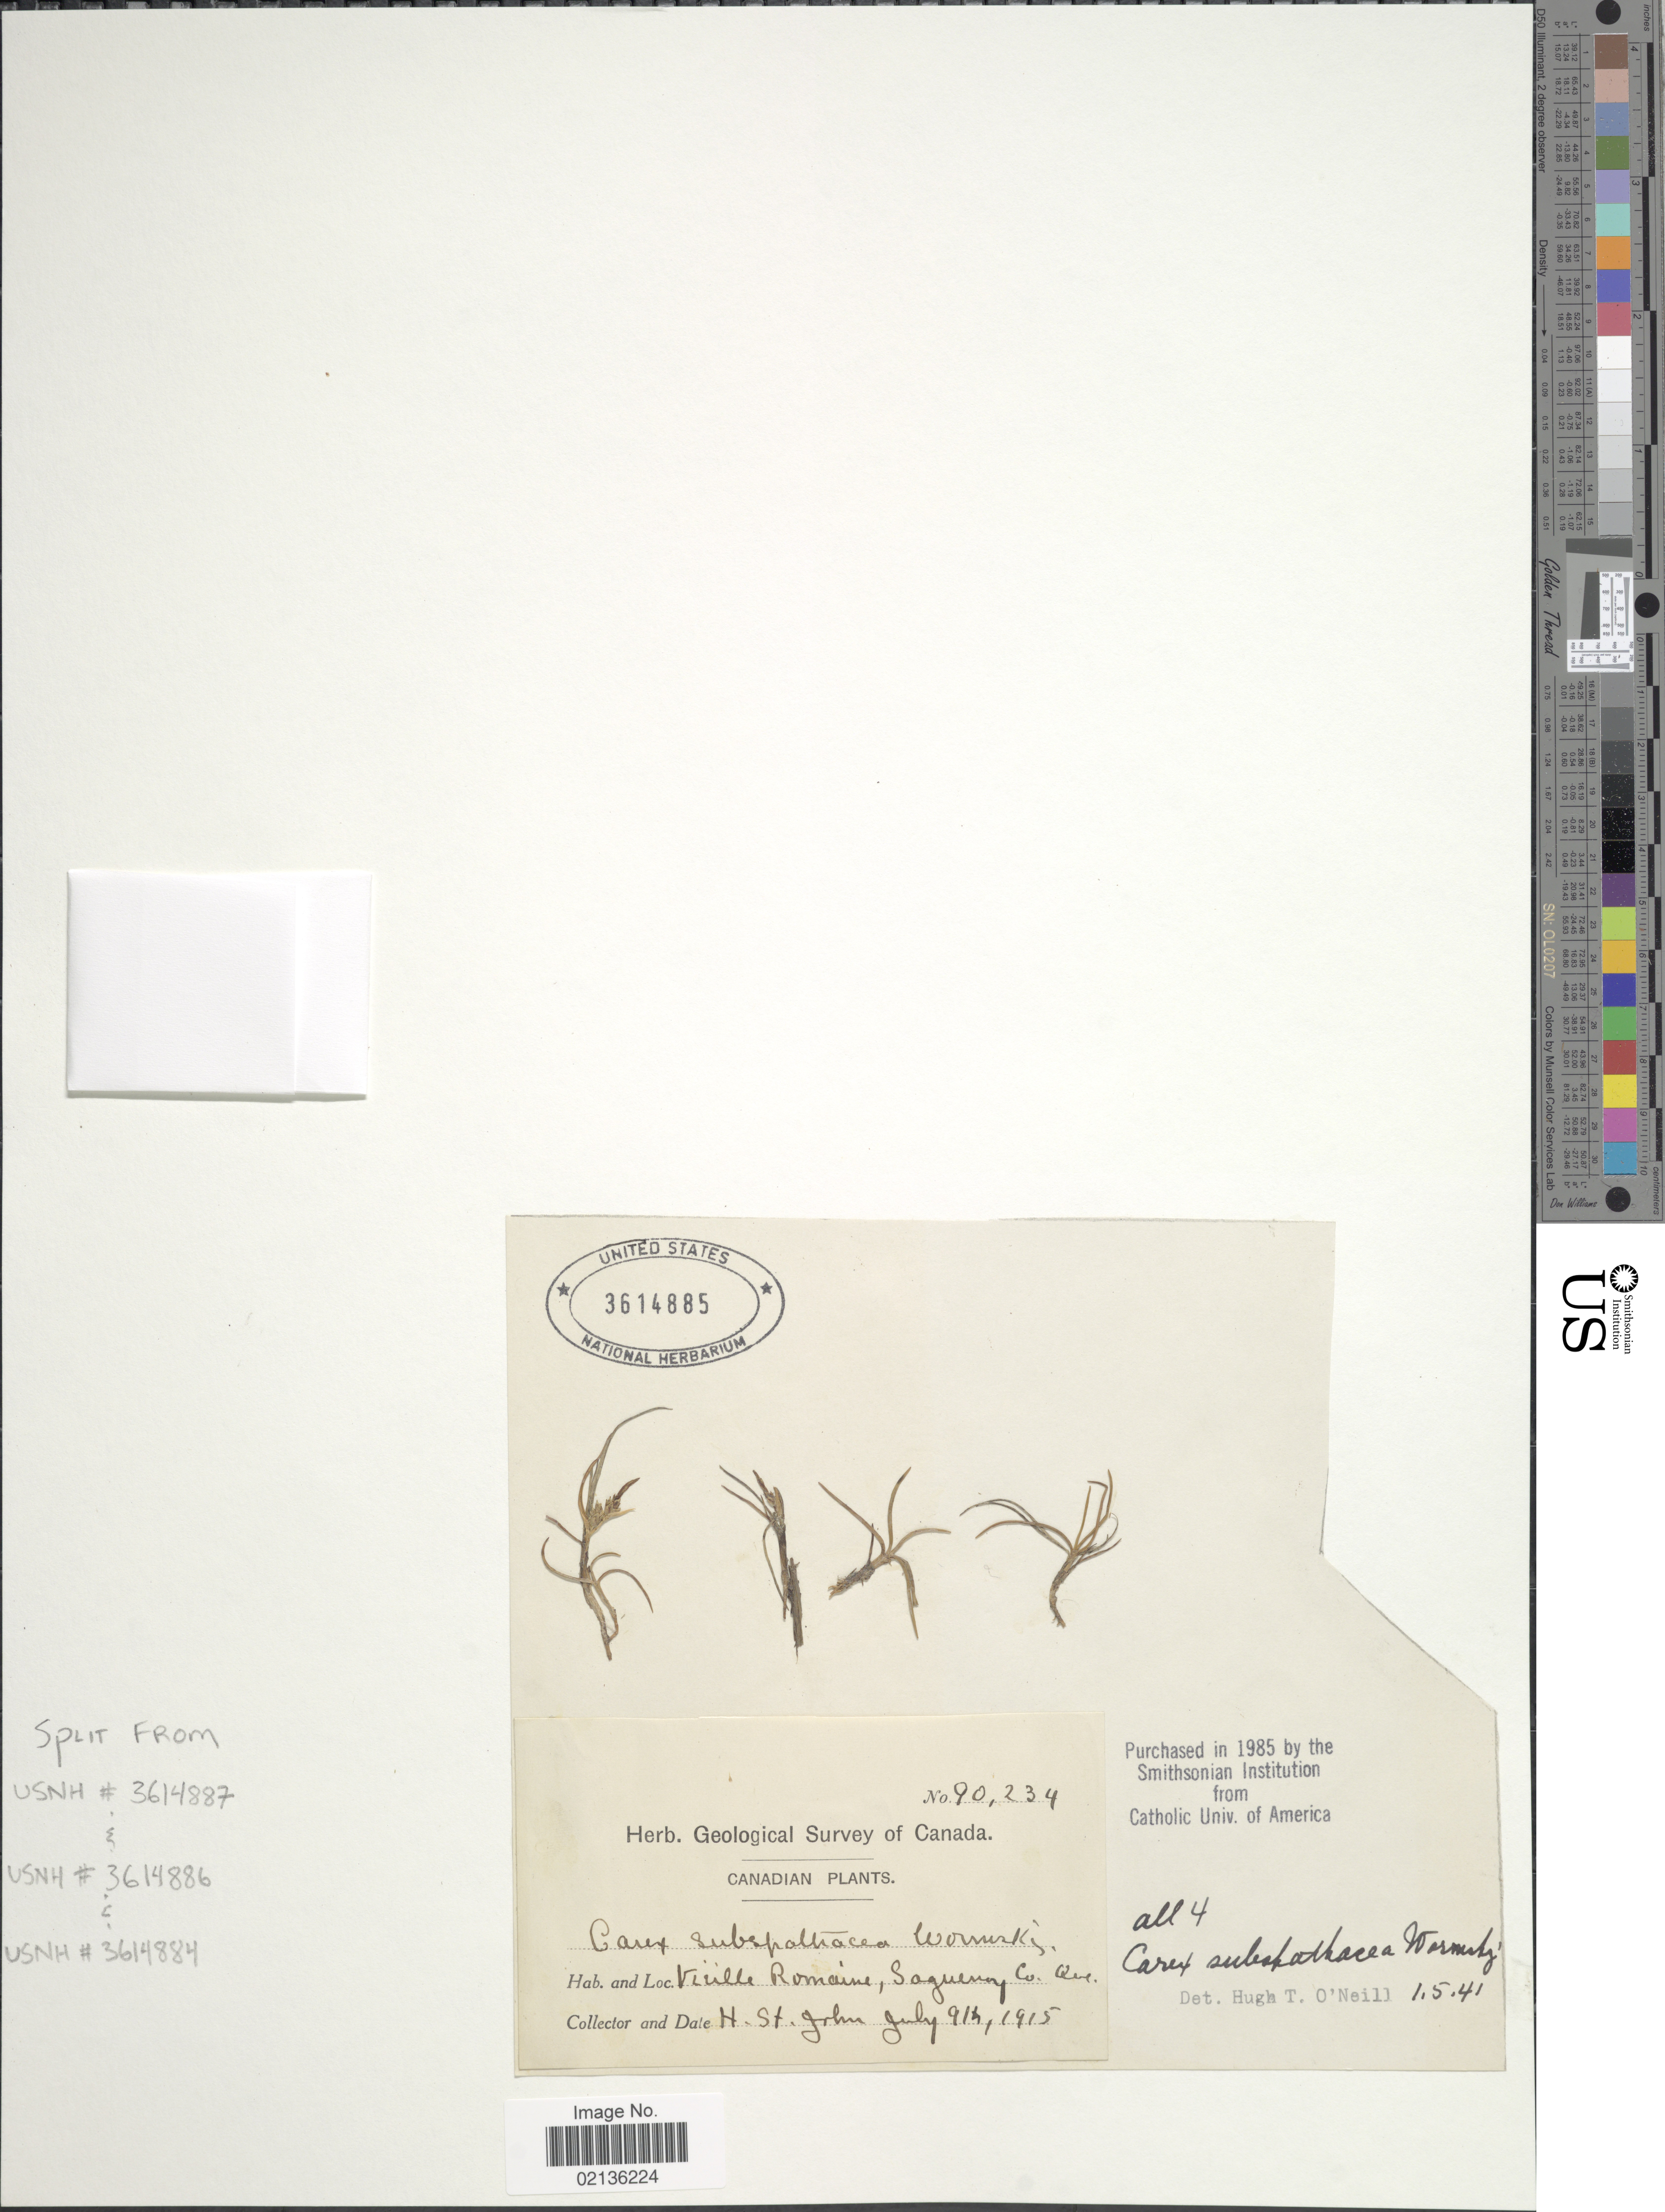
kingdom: Plantae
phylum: Tracheophyta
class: Liliopsida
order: Poales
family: Cyperaceae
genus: Carex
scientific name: Carex subspathacea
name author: Wormsk. ex Hornem.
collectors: -. Dale & H. St. John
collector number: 90234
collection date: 1915-07-09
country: Canada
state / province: Quebec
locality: Verille Romaine, Sagueny Co., Que.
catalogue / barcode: US 3614885